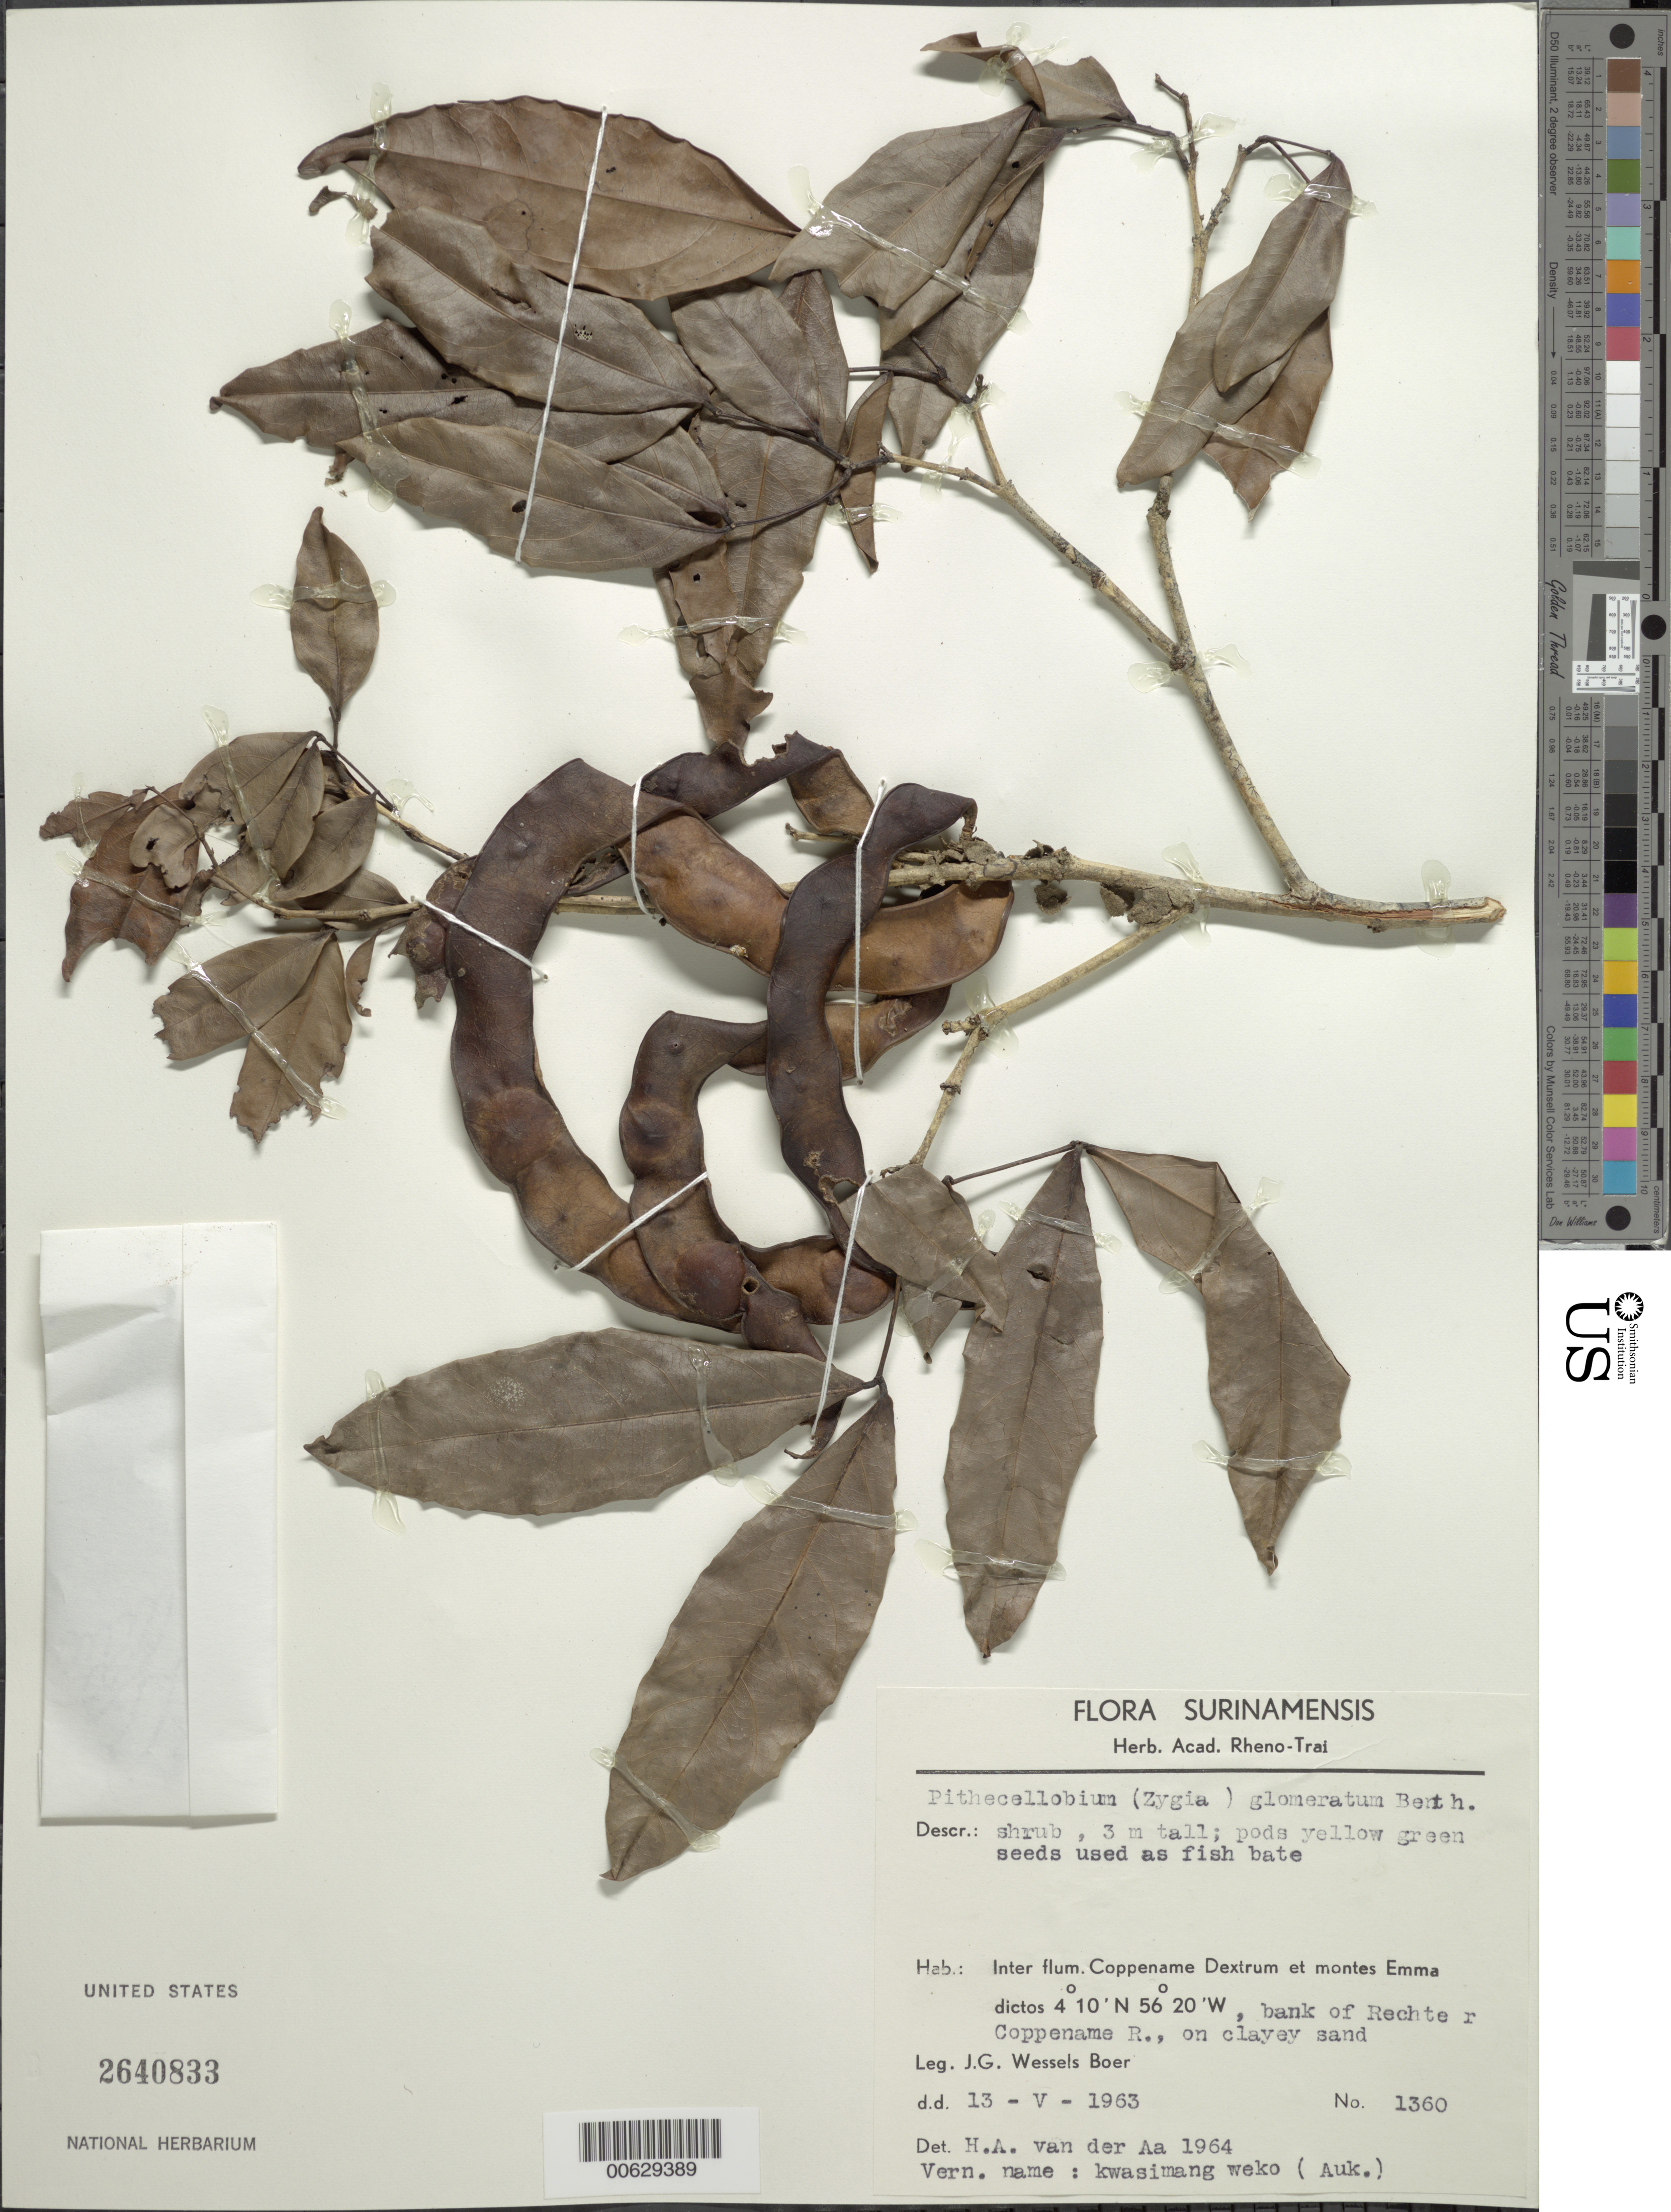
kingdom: Plantae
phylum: Tracheophyta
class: Magnoliopsida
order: Fabales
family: Fabaceae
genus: Zygia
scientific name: Zygia cataractae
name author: (Kunth) L. Rico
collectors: J. G. Wessels Boer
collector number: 1360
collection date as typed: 13-May-63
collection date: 1963-05-13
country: Suriname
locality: Coppename R., bank of Rechter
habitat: Clayey sand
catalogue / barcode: US 2640833